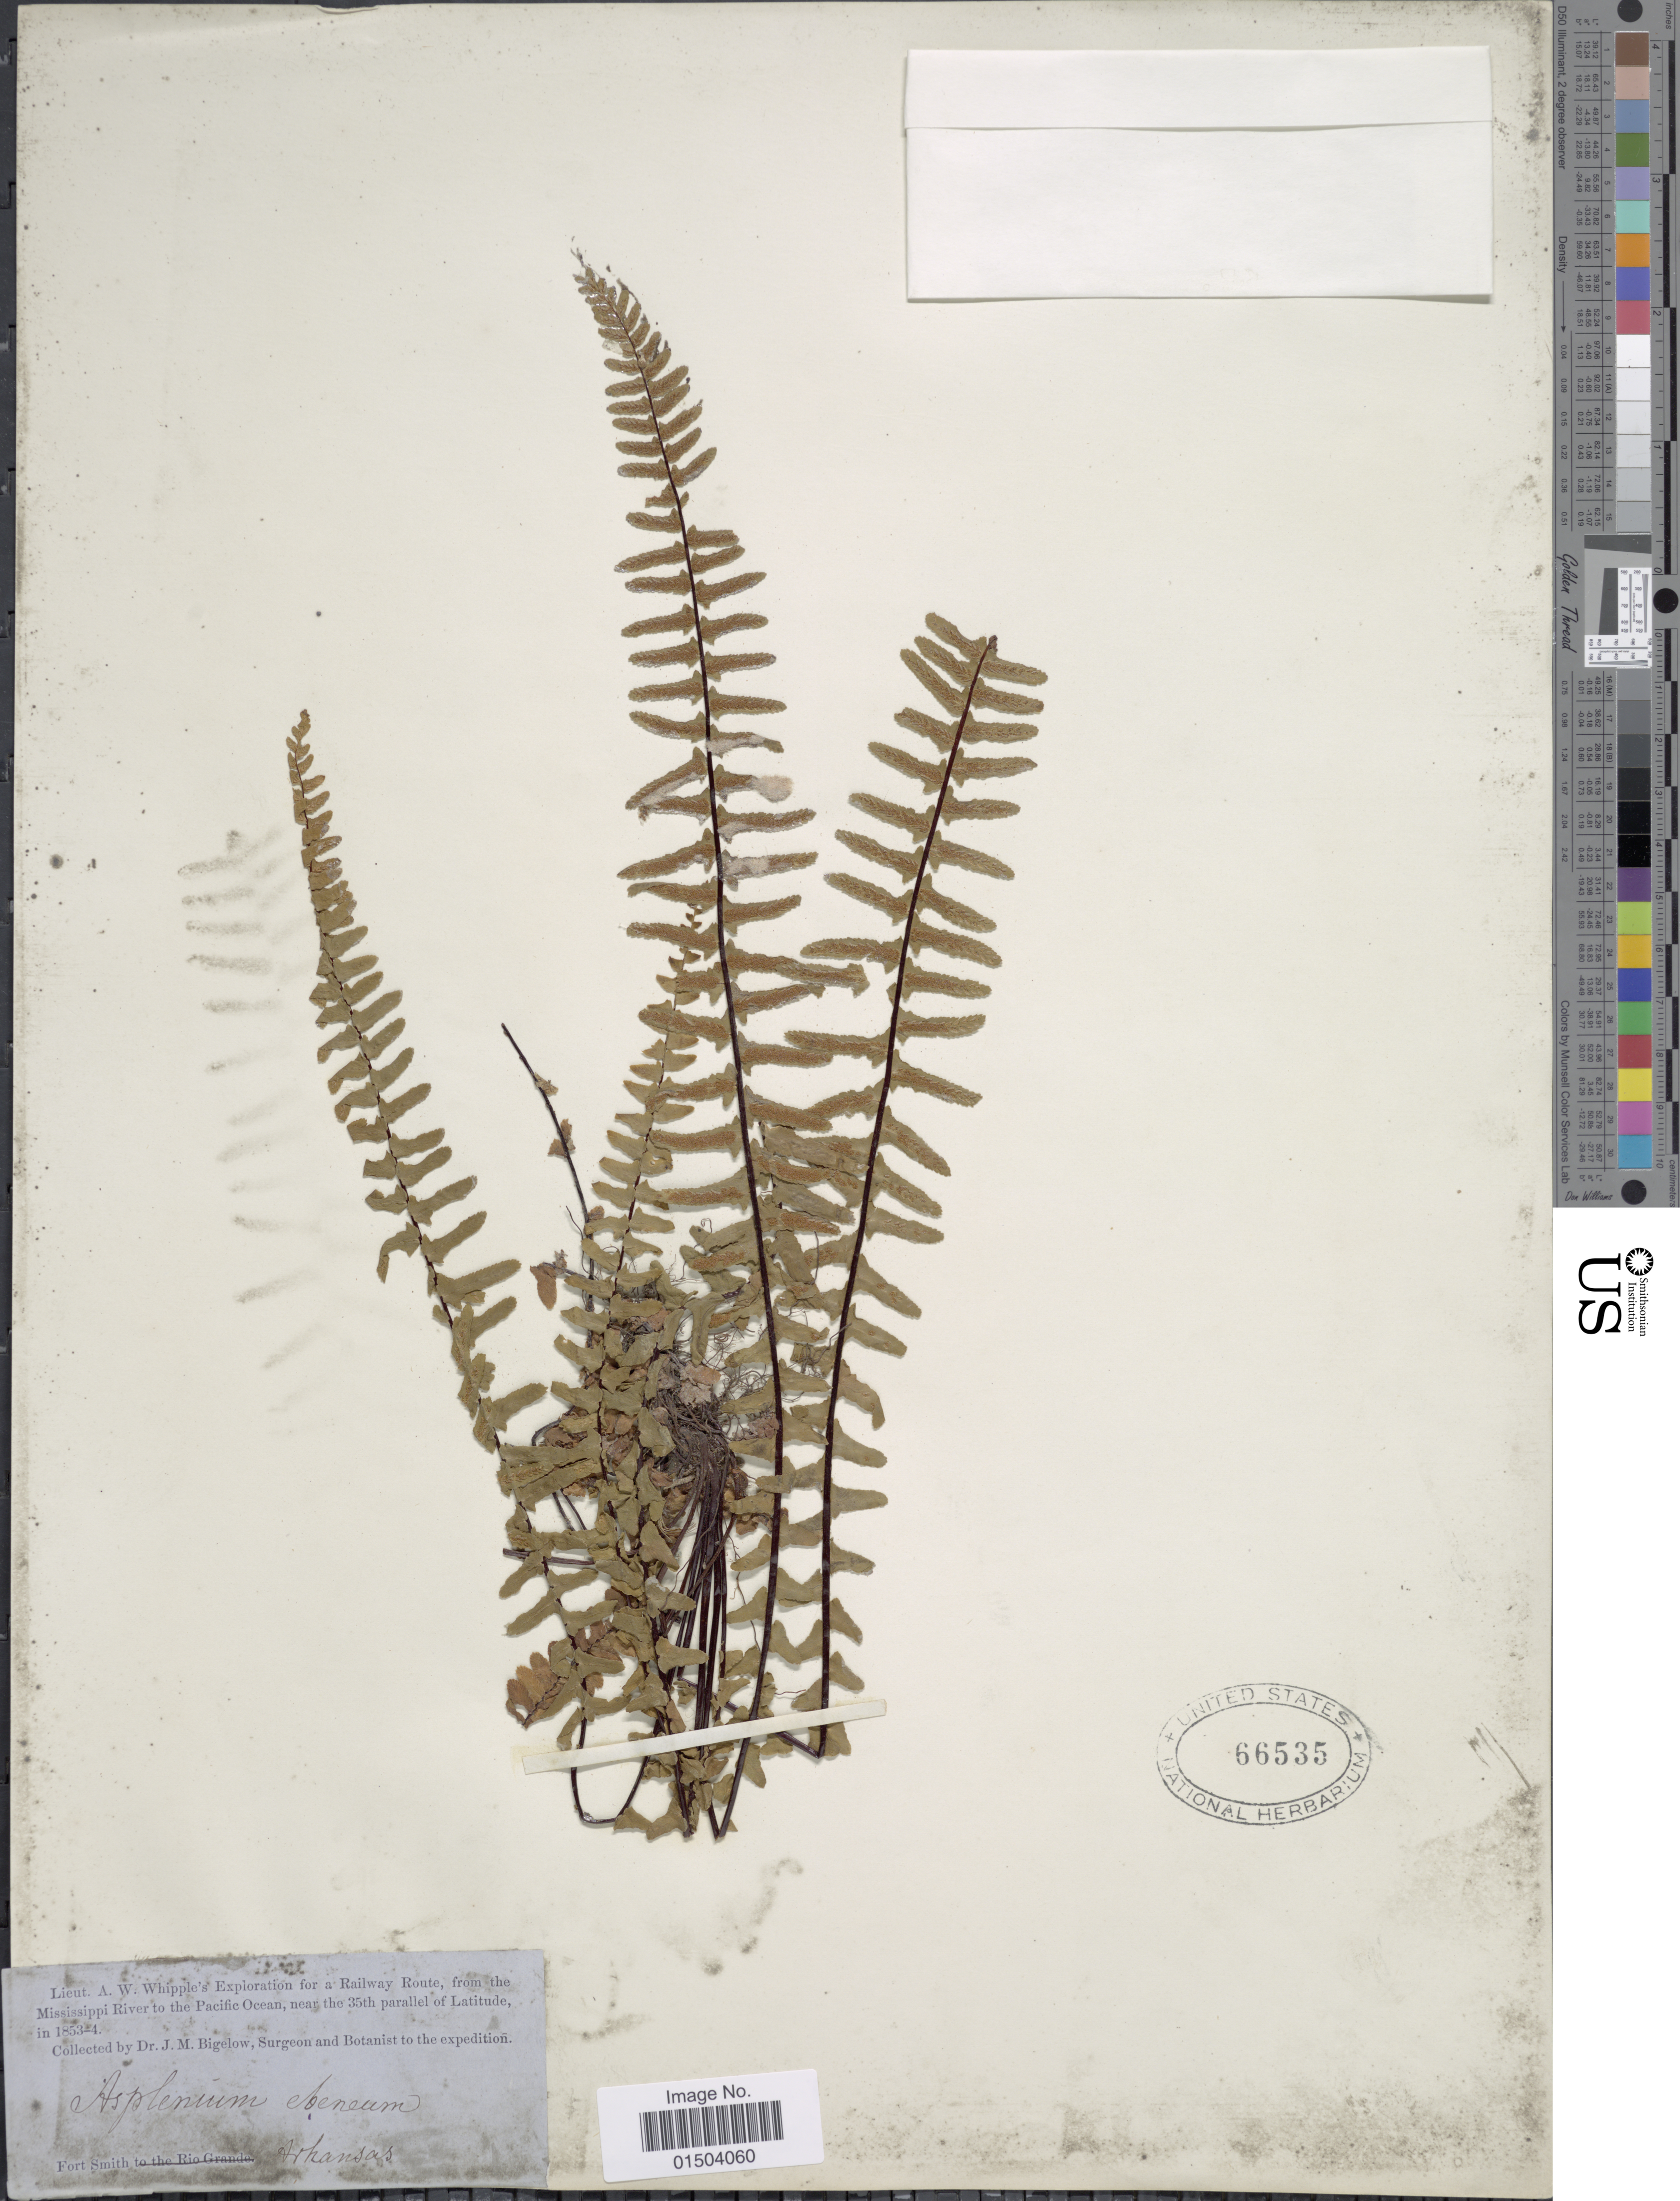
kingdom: Plantae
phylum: Tracheophyta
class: Polypodiopsida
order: Polypodiales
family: Aspleniaceae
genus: Asplenium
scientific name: Asplenium platyneuron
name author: (L.) Britton, Stearns & Poggenb.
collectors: J. M. Bigelow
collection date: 1853/1854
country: United States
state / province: Arkansas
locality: Fort Smith.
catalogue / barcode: US 66535